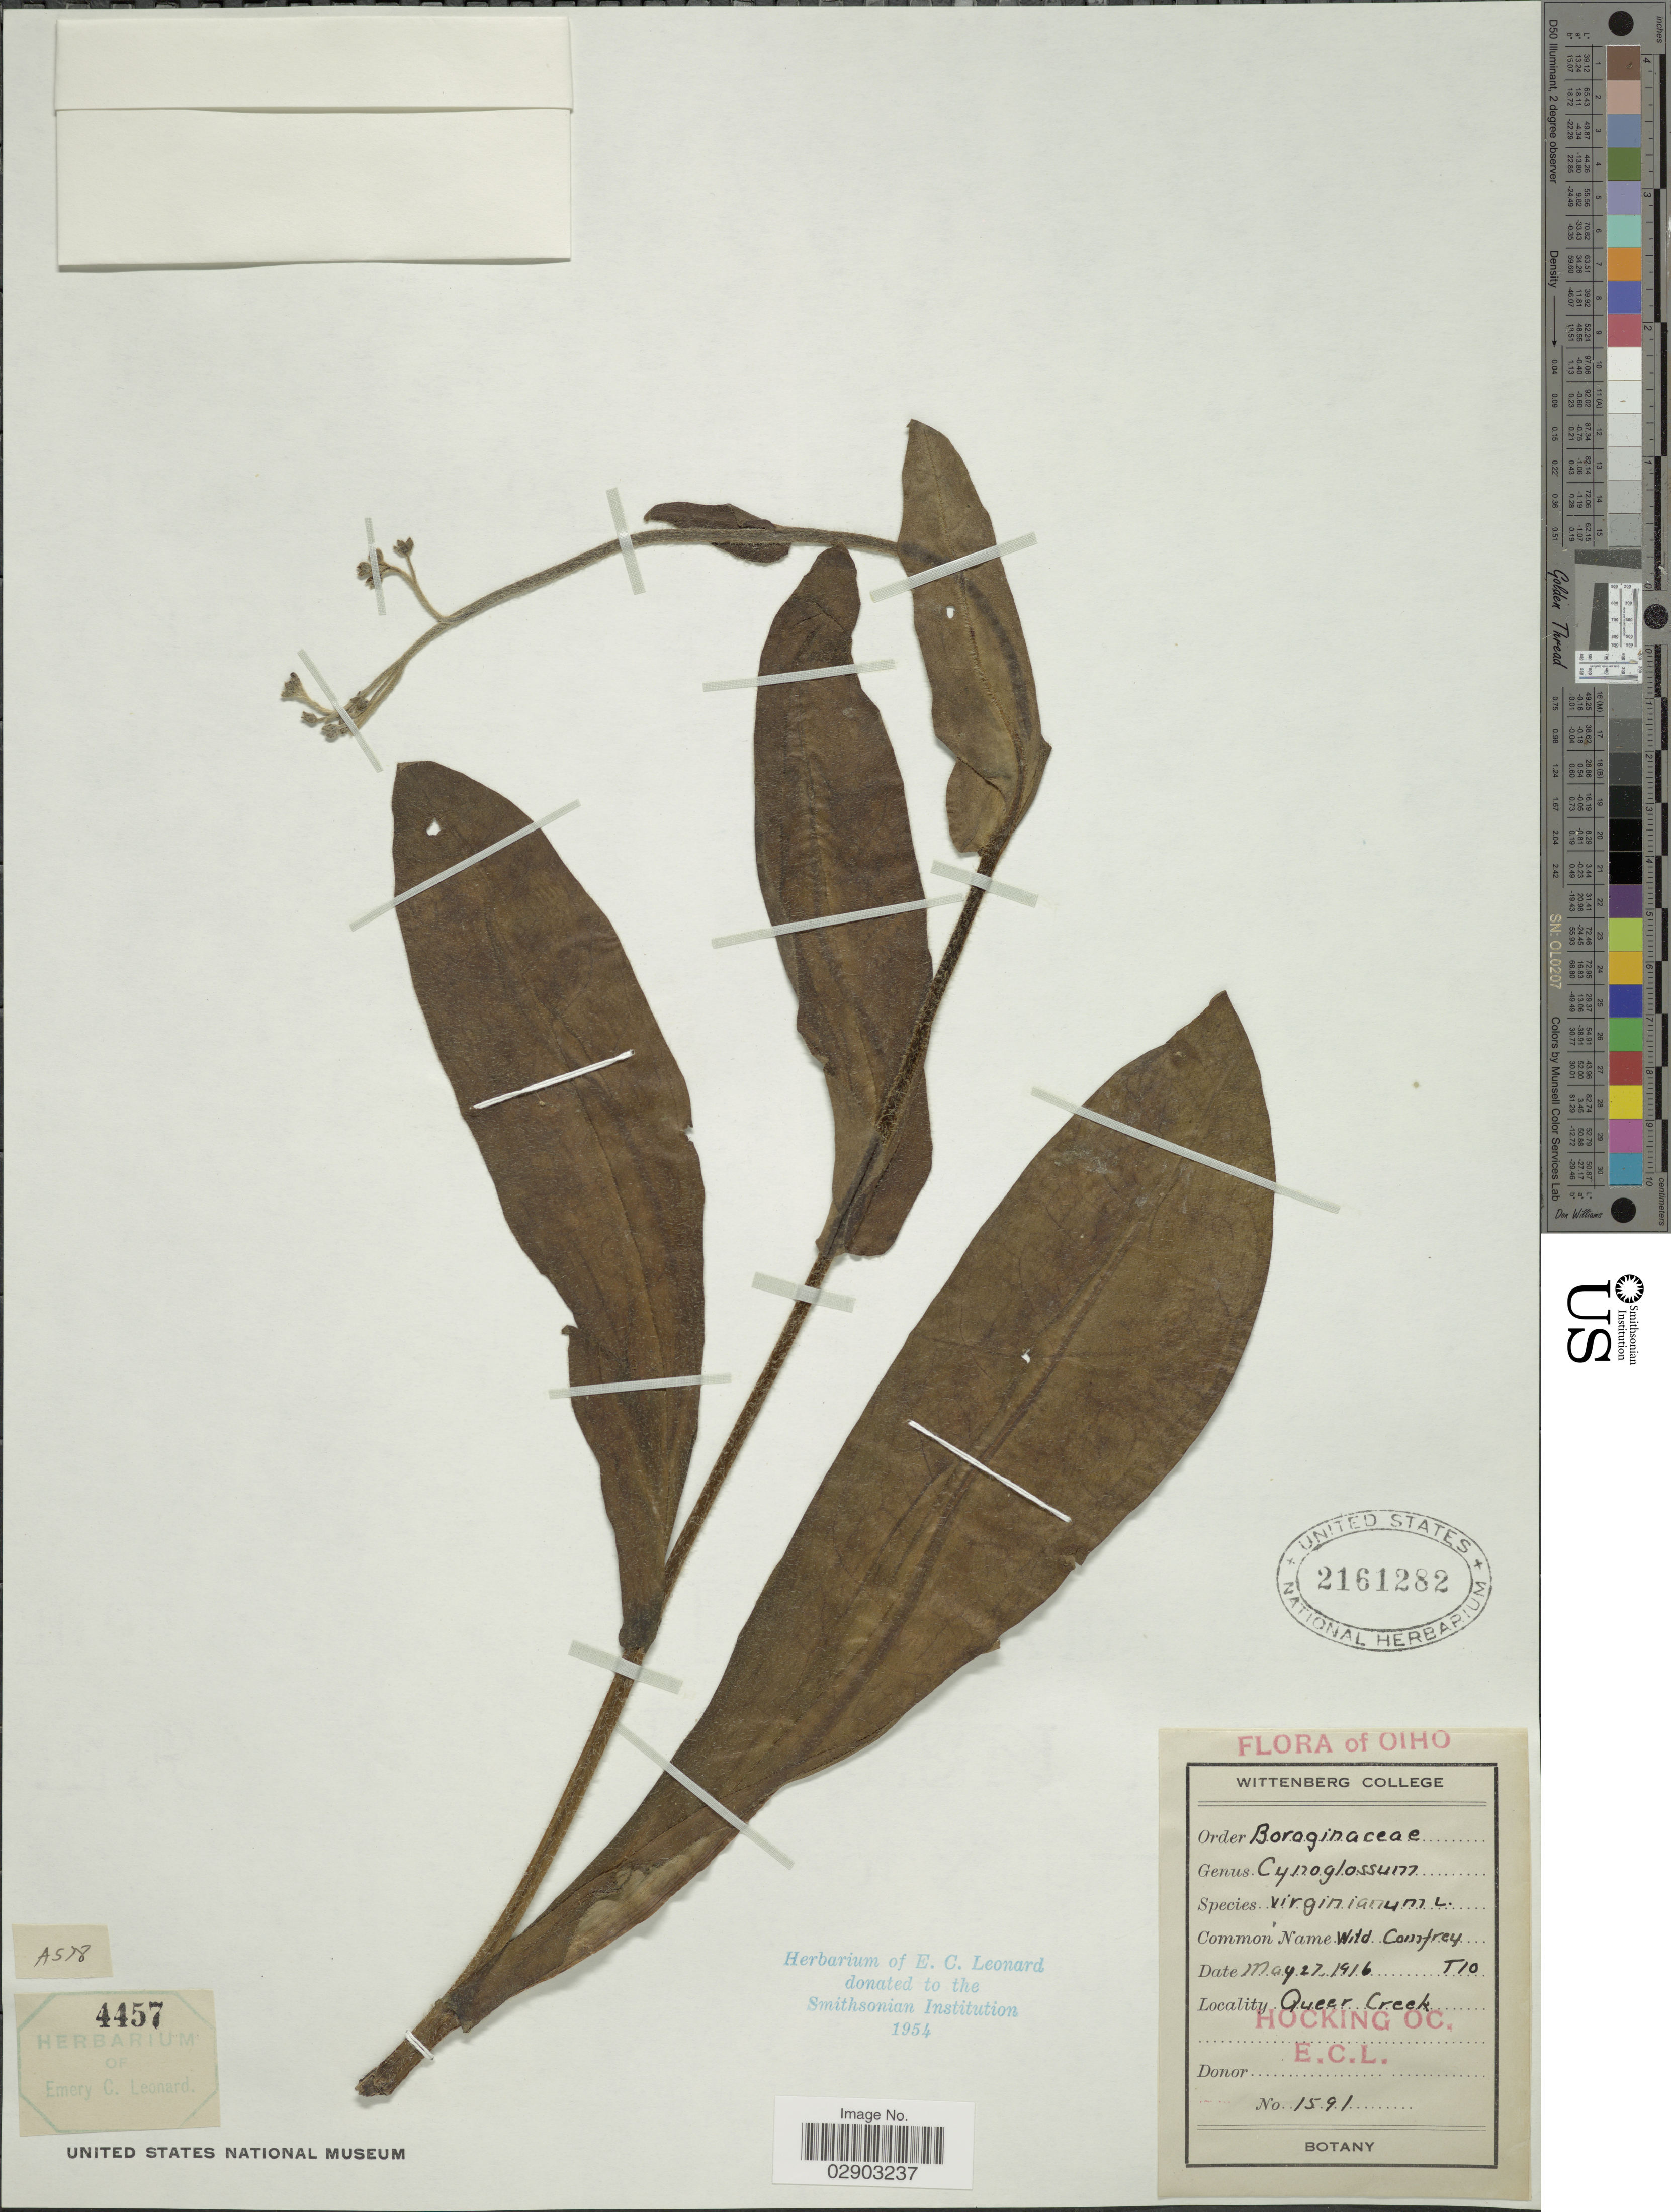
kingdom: Plantae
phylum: Tracheophyta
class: Magnoliopsida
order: Boraginales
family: Boraginaceae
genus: Cynoglossum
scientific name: Cynoglossum virginianum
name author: L.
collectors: E. C. Leonard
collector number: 1591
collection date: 1916-05-27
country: United States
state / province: Ohio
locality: Queer Creek. Hocking OC. T10.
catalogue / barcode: US 2161282